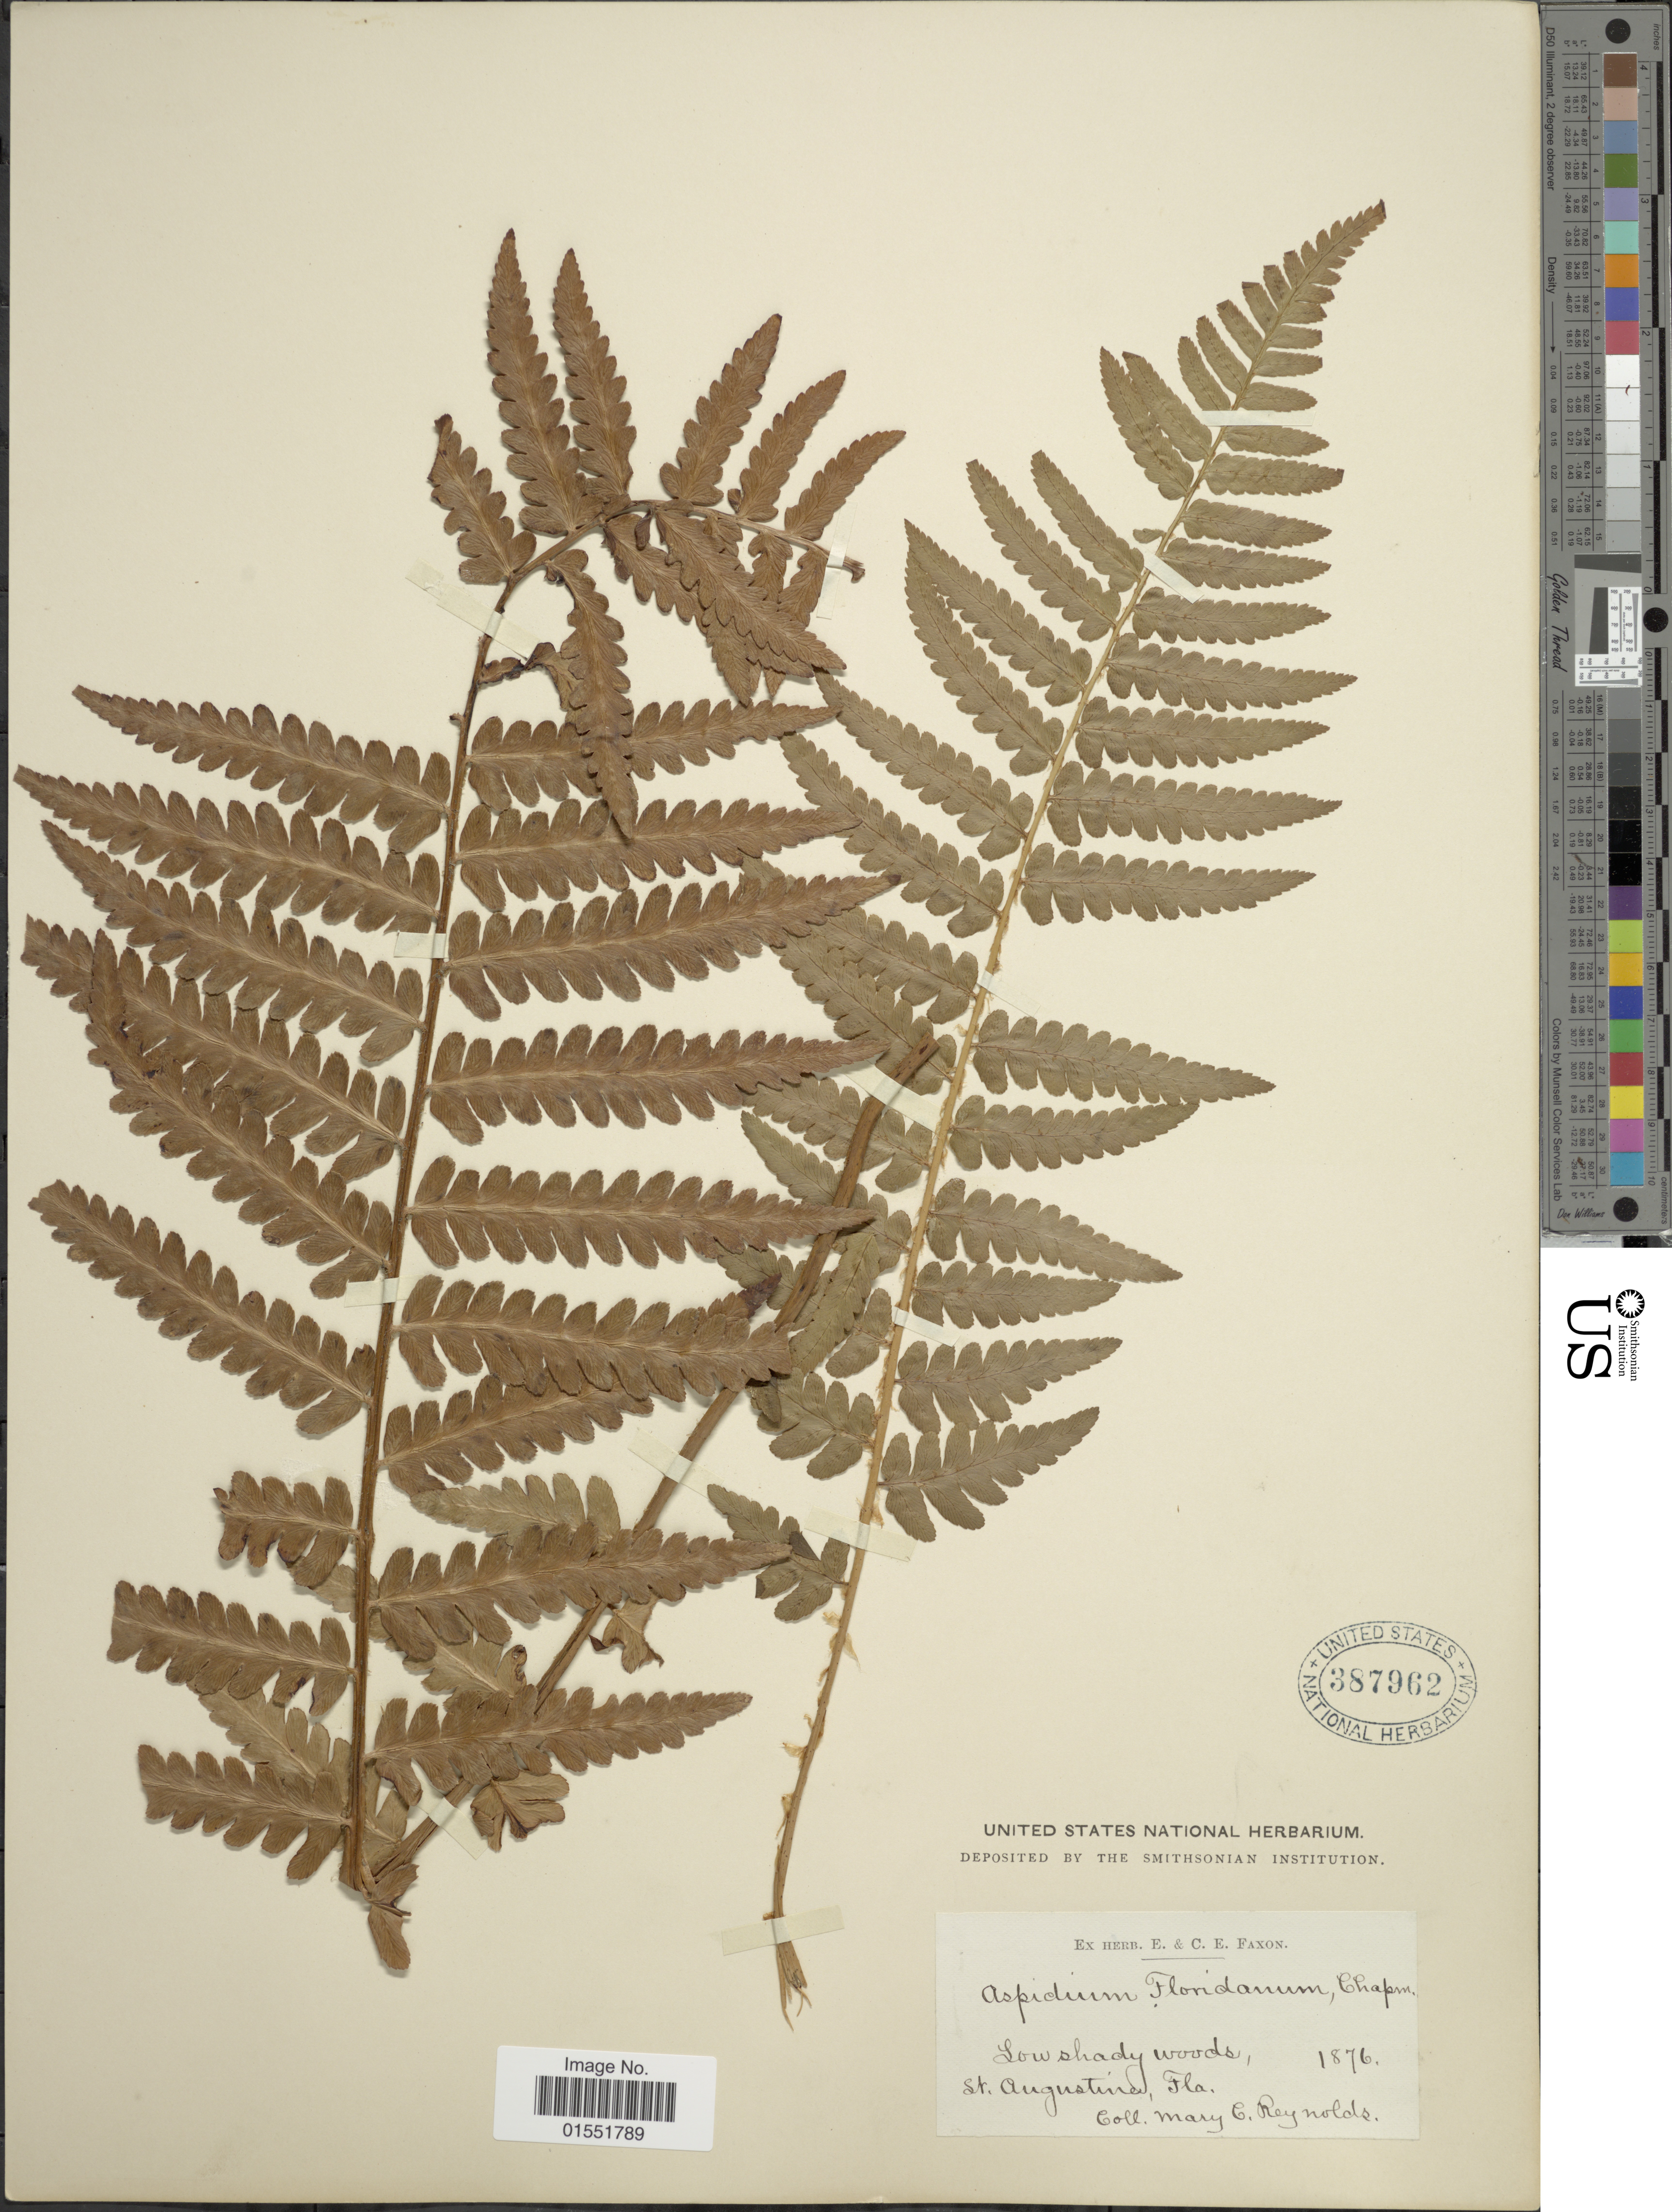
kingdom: Plantae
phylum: Tracheophyta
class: Polypodiopsida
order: Polypodiales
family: Dryopteridaceae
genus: Dryopteris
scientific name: Dryopteris ludoviciana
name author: (Kunze) Small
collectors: M. Reynolds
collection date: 1876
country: United States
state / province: Florida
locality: St. Augustine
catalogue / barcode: US 387962